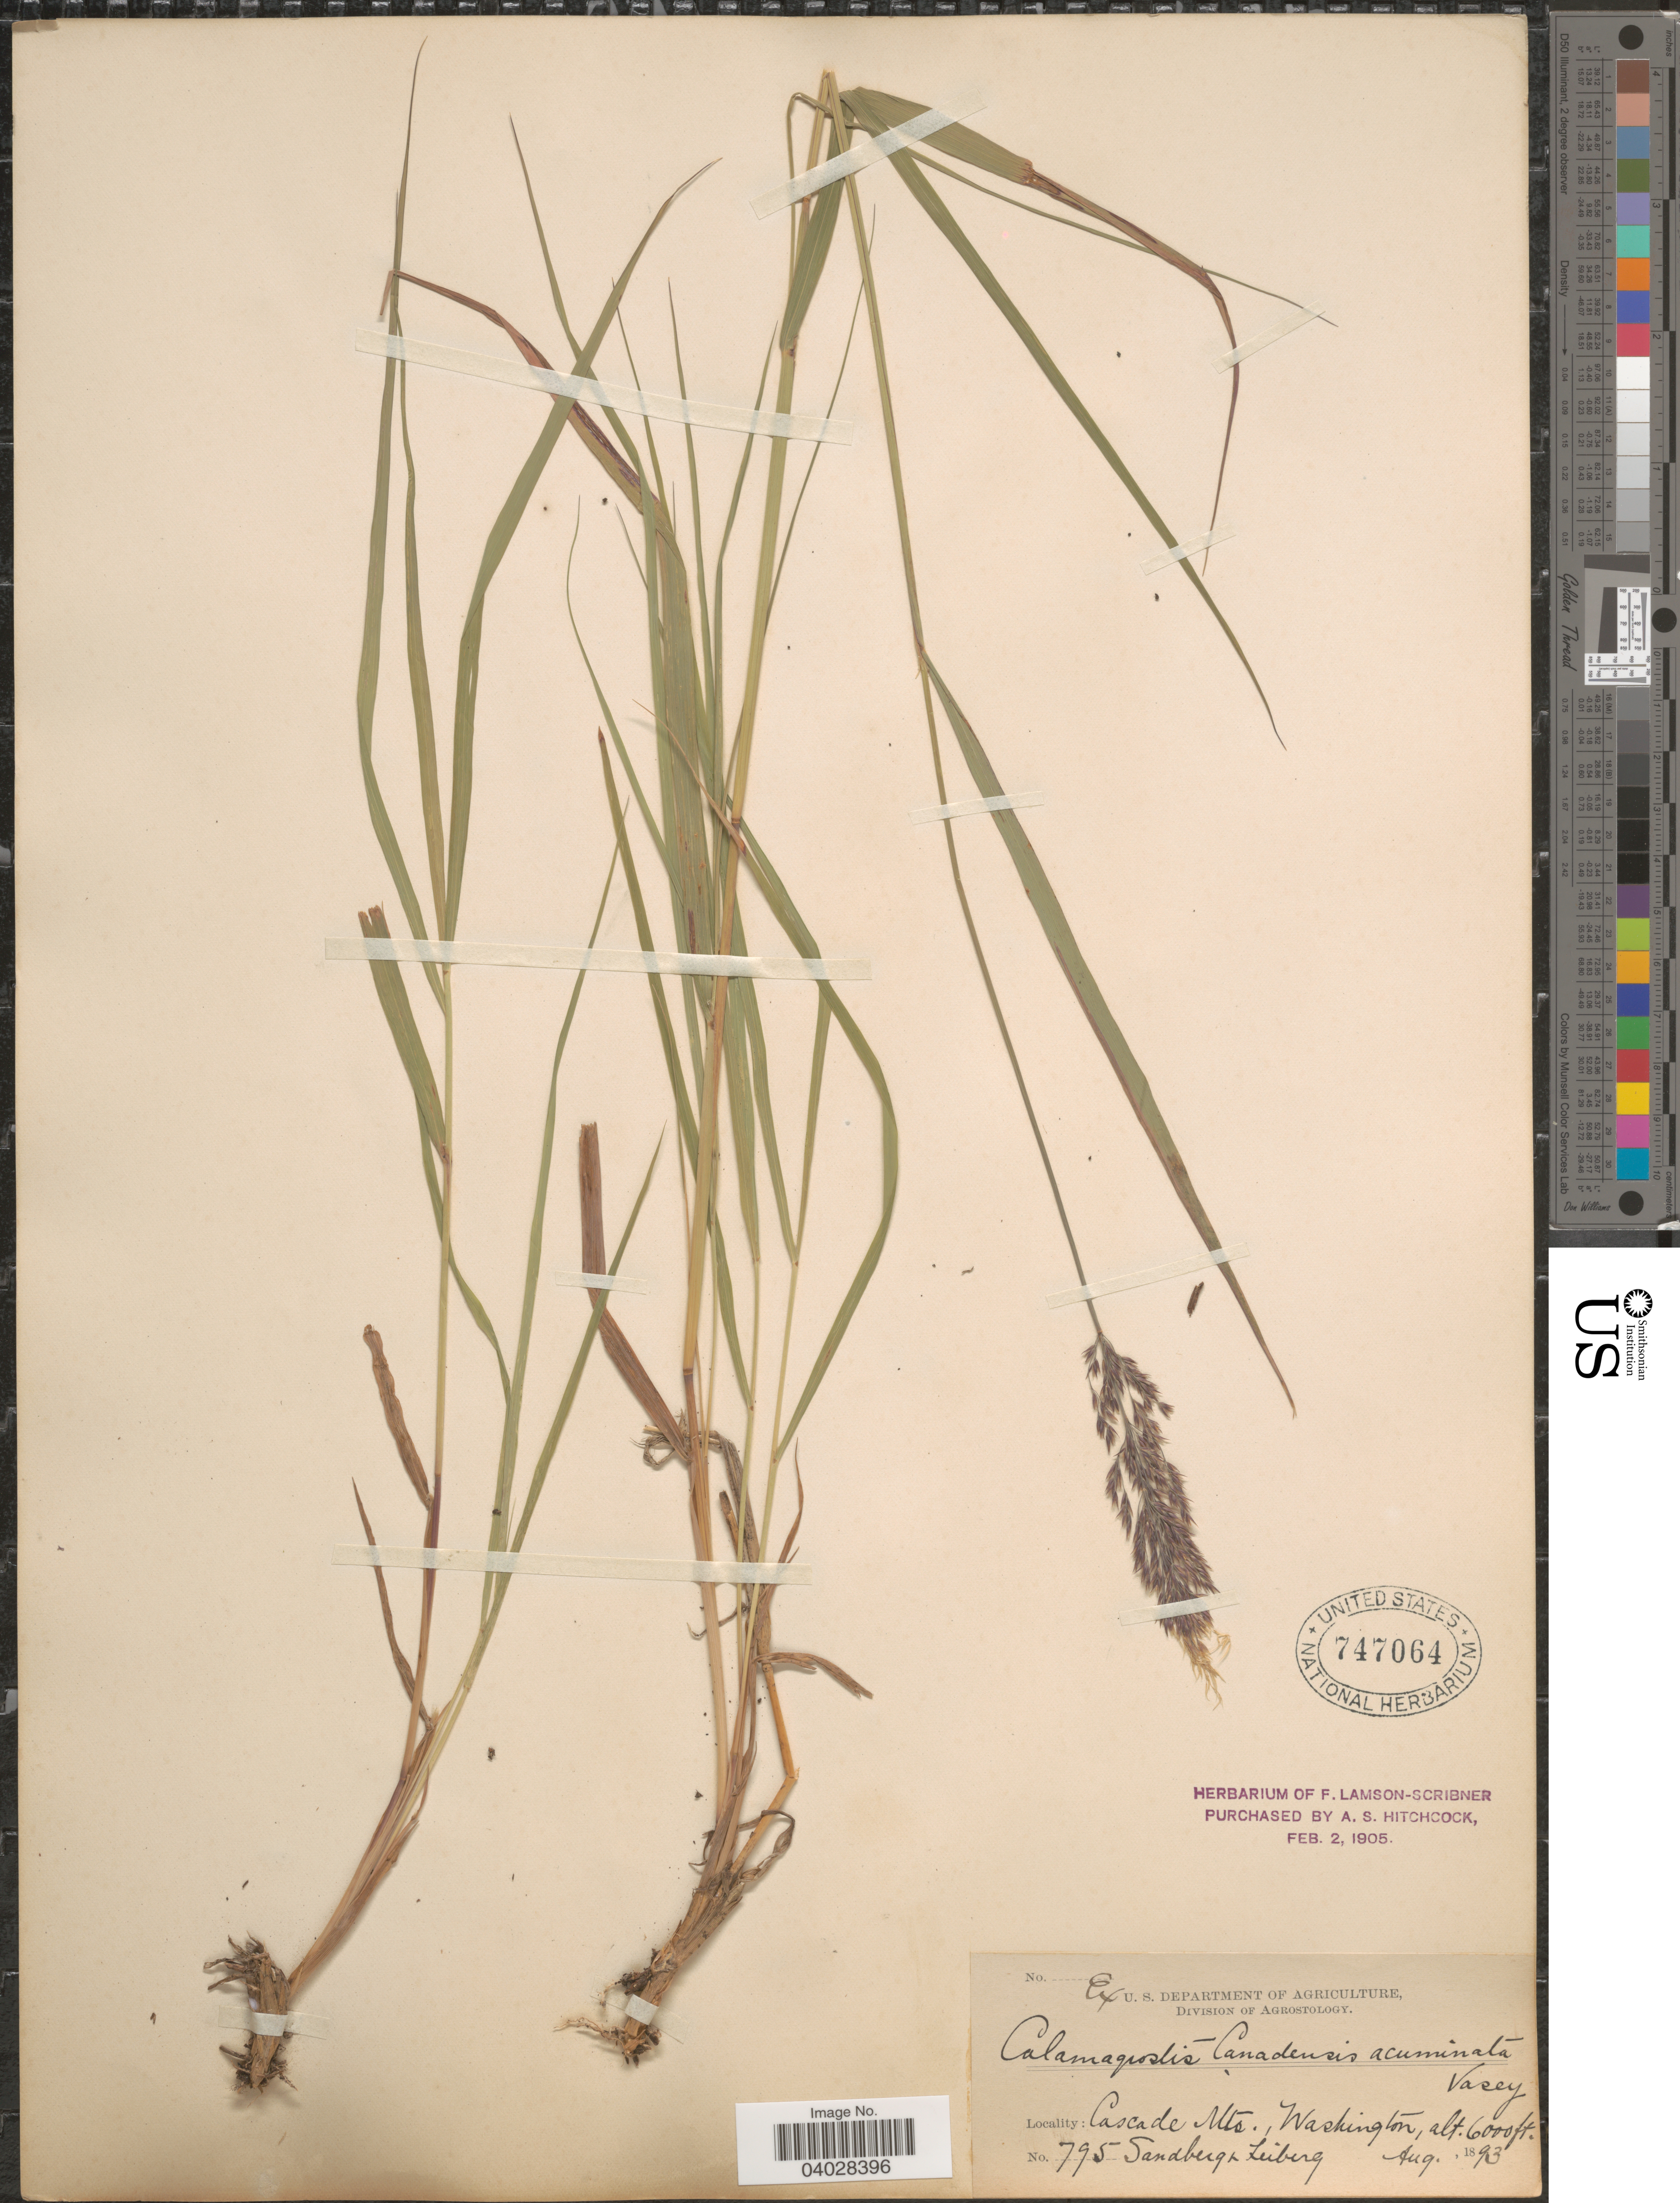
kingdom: Plantae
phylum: Tracheophyta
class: Liliopsida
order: Poales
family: Poaceae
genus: Calamagrostis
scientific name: Calamagrostis canadensis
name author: (Michx.) P. Beauv.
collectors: Sandberg & -. Leiberg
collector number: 795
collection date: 1893-08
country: United States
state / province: Washington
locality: Cascade Mts.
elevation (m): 1829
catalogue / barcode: US 747064